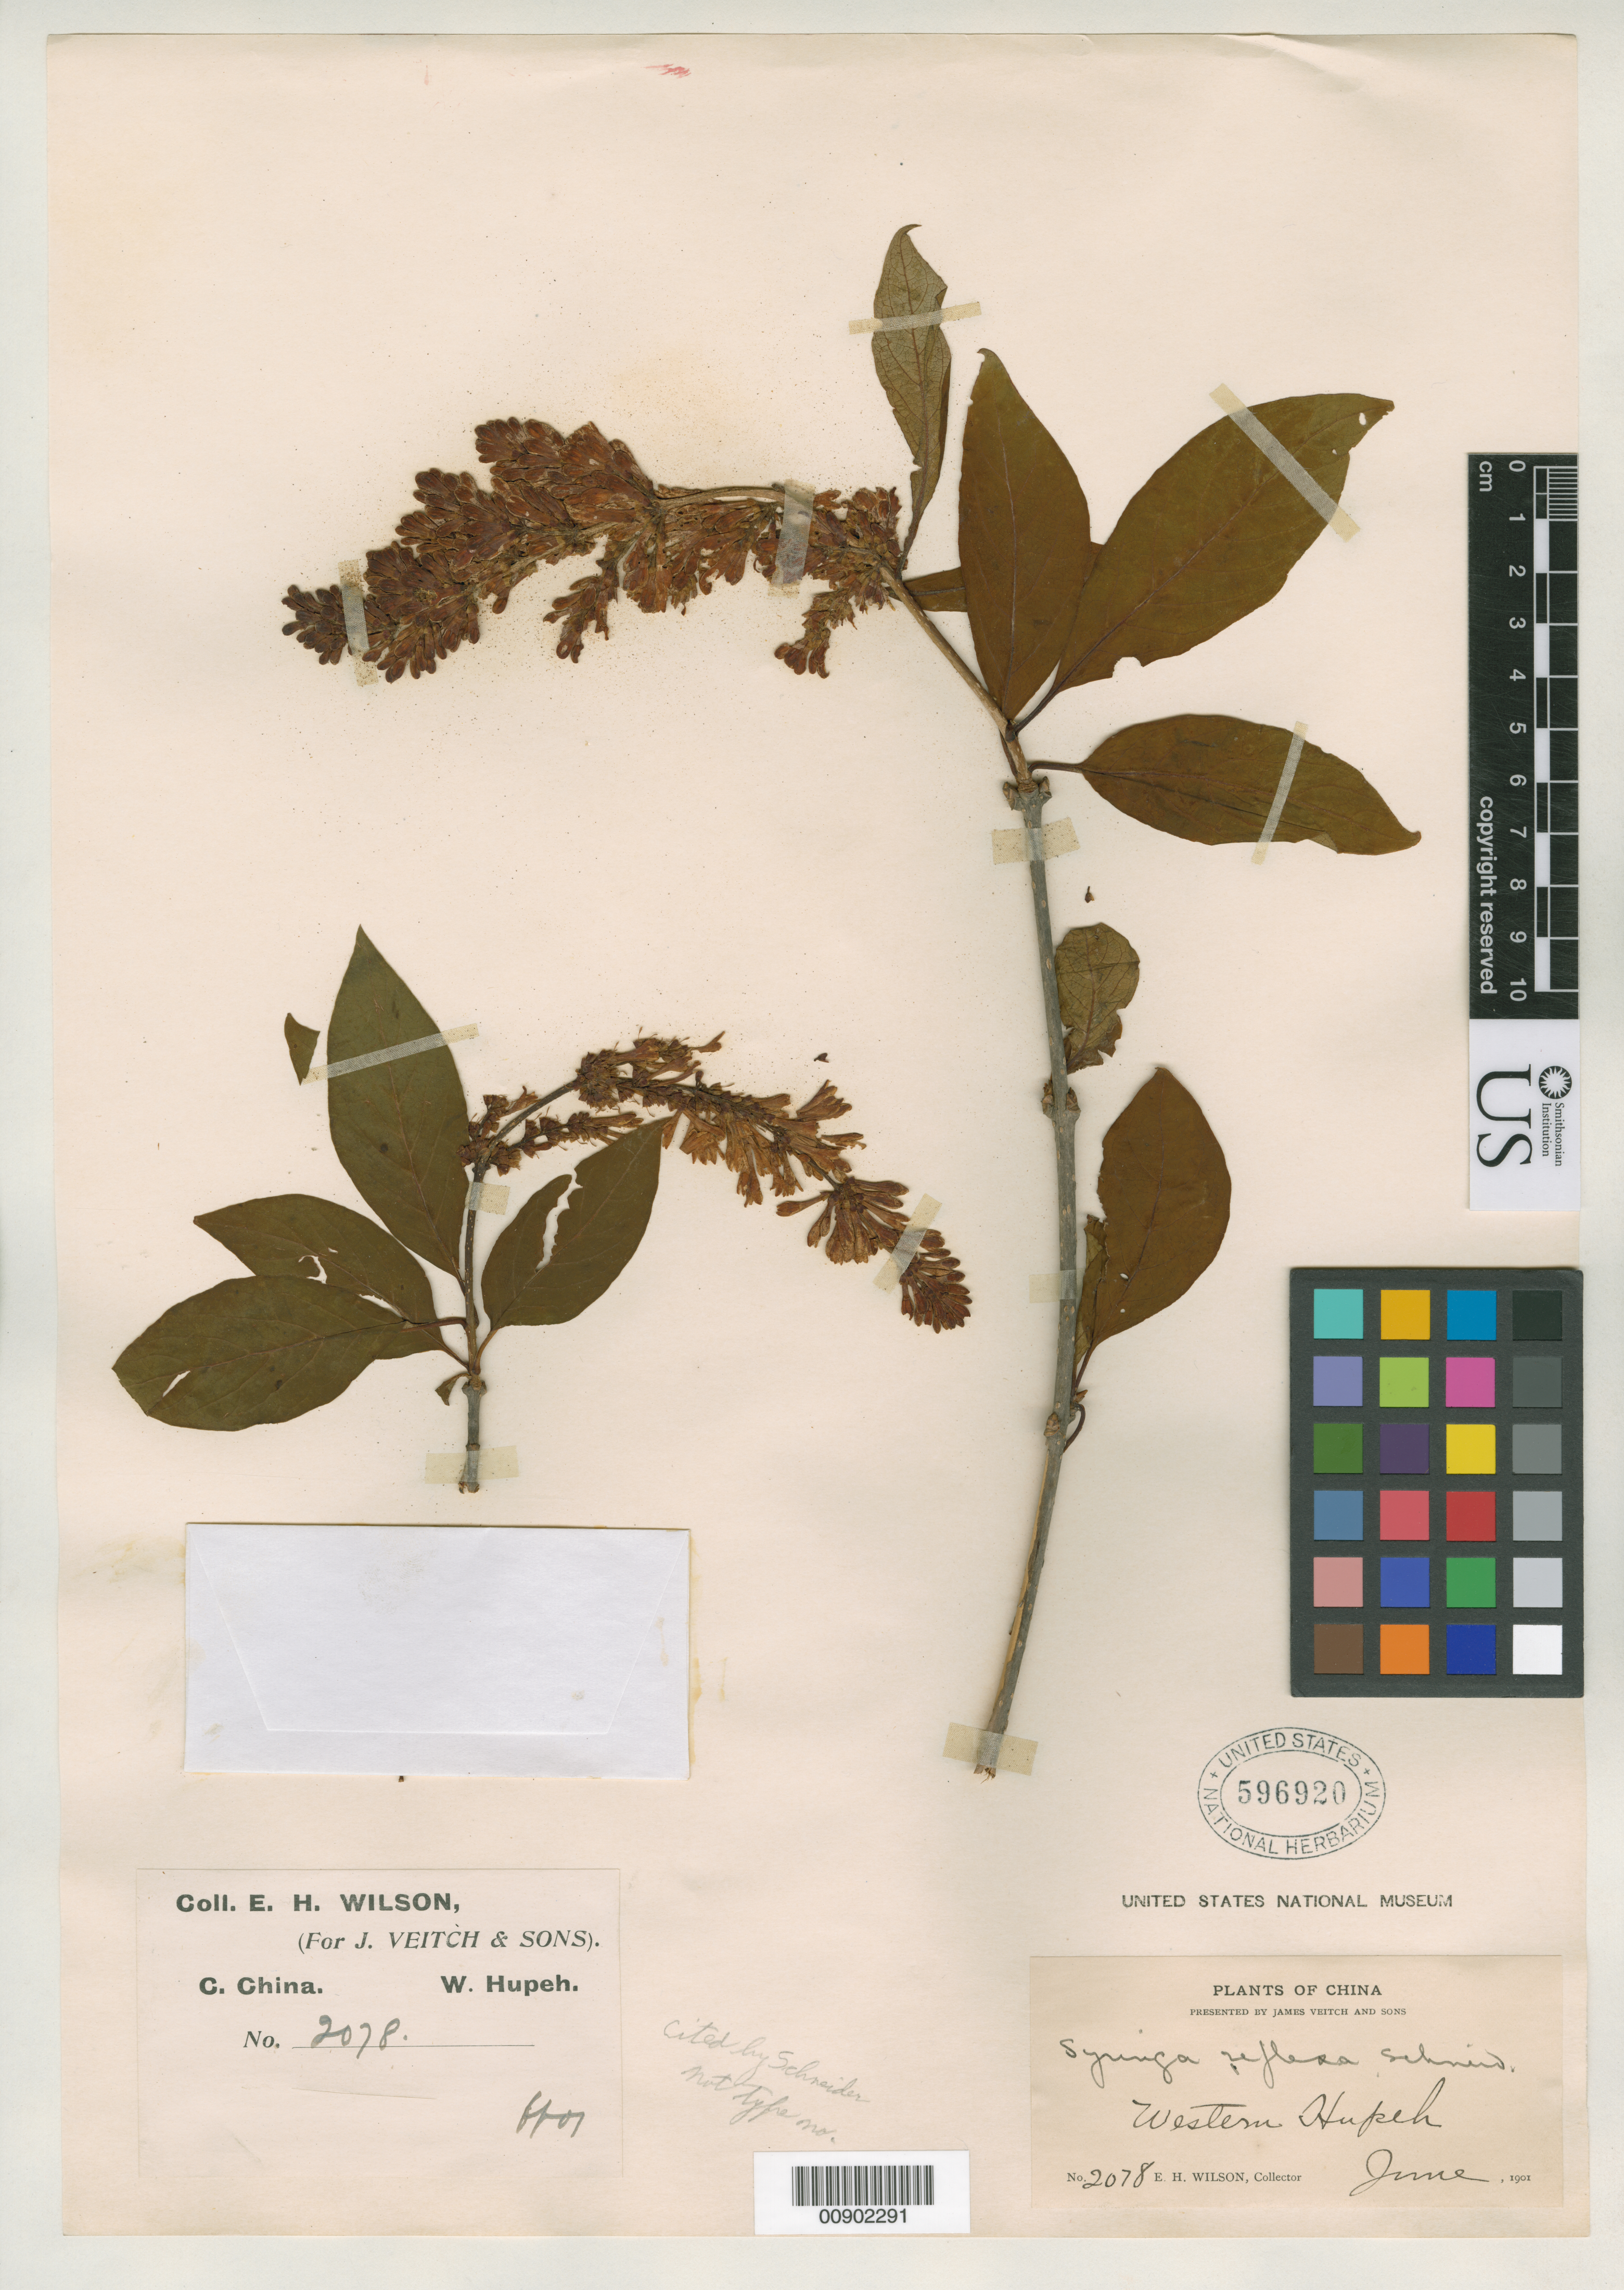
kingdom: Plantae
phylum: Tracheophyta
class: Magnoliopsida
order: Lamiales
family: Oleaceae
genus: Syringa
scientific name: Syringa reflexa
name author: C.K. Schneid.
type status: Syntype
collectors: E. H. Wilson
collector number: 2078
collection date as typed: Jun 1901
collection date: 1901-06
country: China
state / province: Hubei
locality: Western Hupeh.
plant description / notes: Currently accepted name as cited by P.S. Green & M.C. Chang, Novon 5: 329 (1995).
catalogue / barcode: US 596920